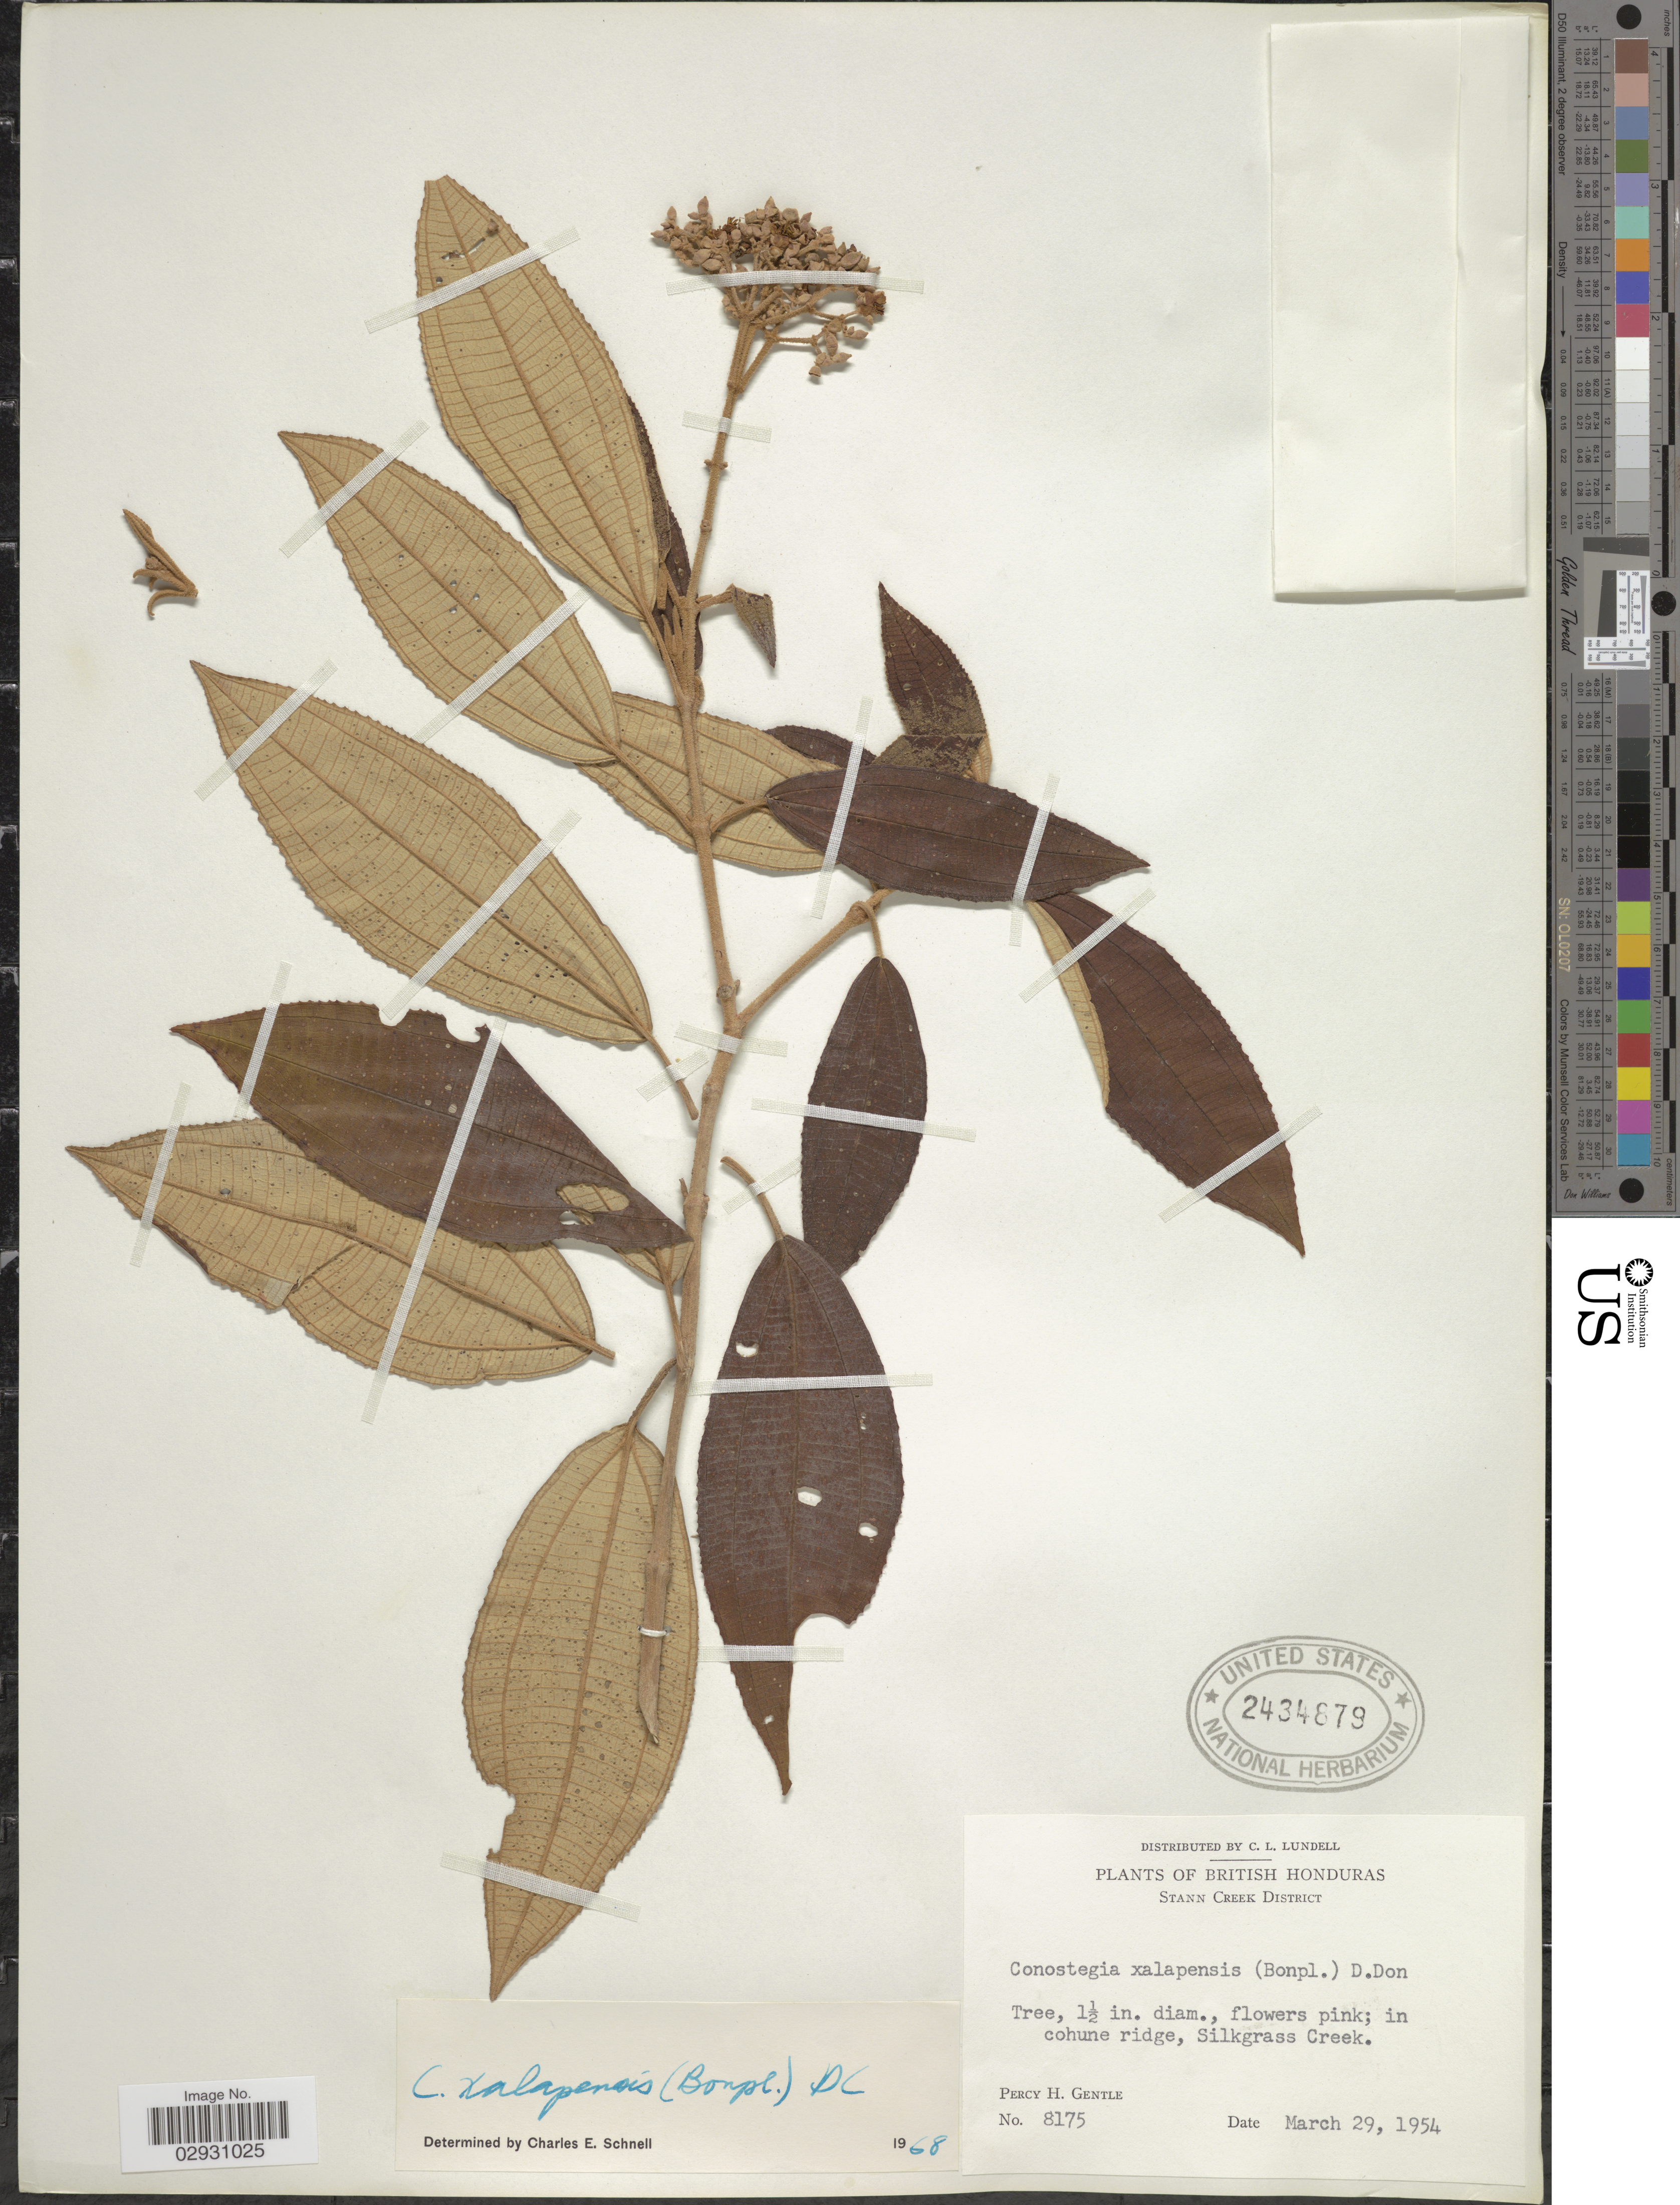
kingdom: Plantae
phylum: Tracheophyta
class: Magnoliopsida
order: Myrtales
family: Melastomataceae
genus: Conostegia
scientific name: Conostegia quadrangularis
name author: Schltdl. ex Steud.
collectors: P. H. Gentle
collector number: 8175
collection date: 1954-03-29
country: Belize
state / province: Stann Creek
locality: British Honduras, Stann Creek District, in cohune ridge, Silkgrass Creek.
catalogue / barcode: US 2434879